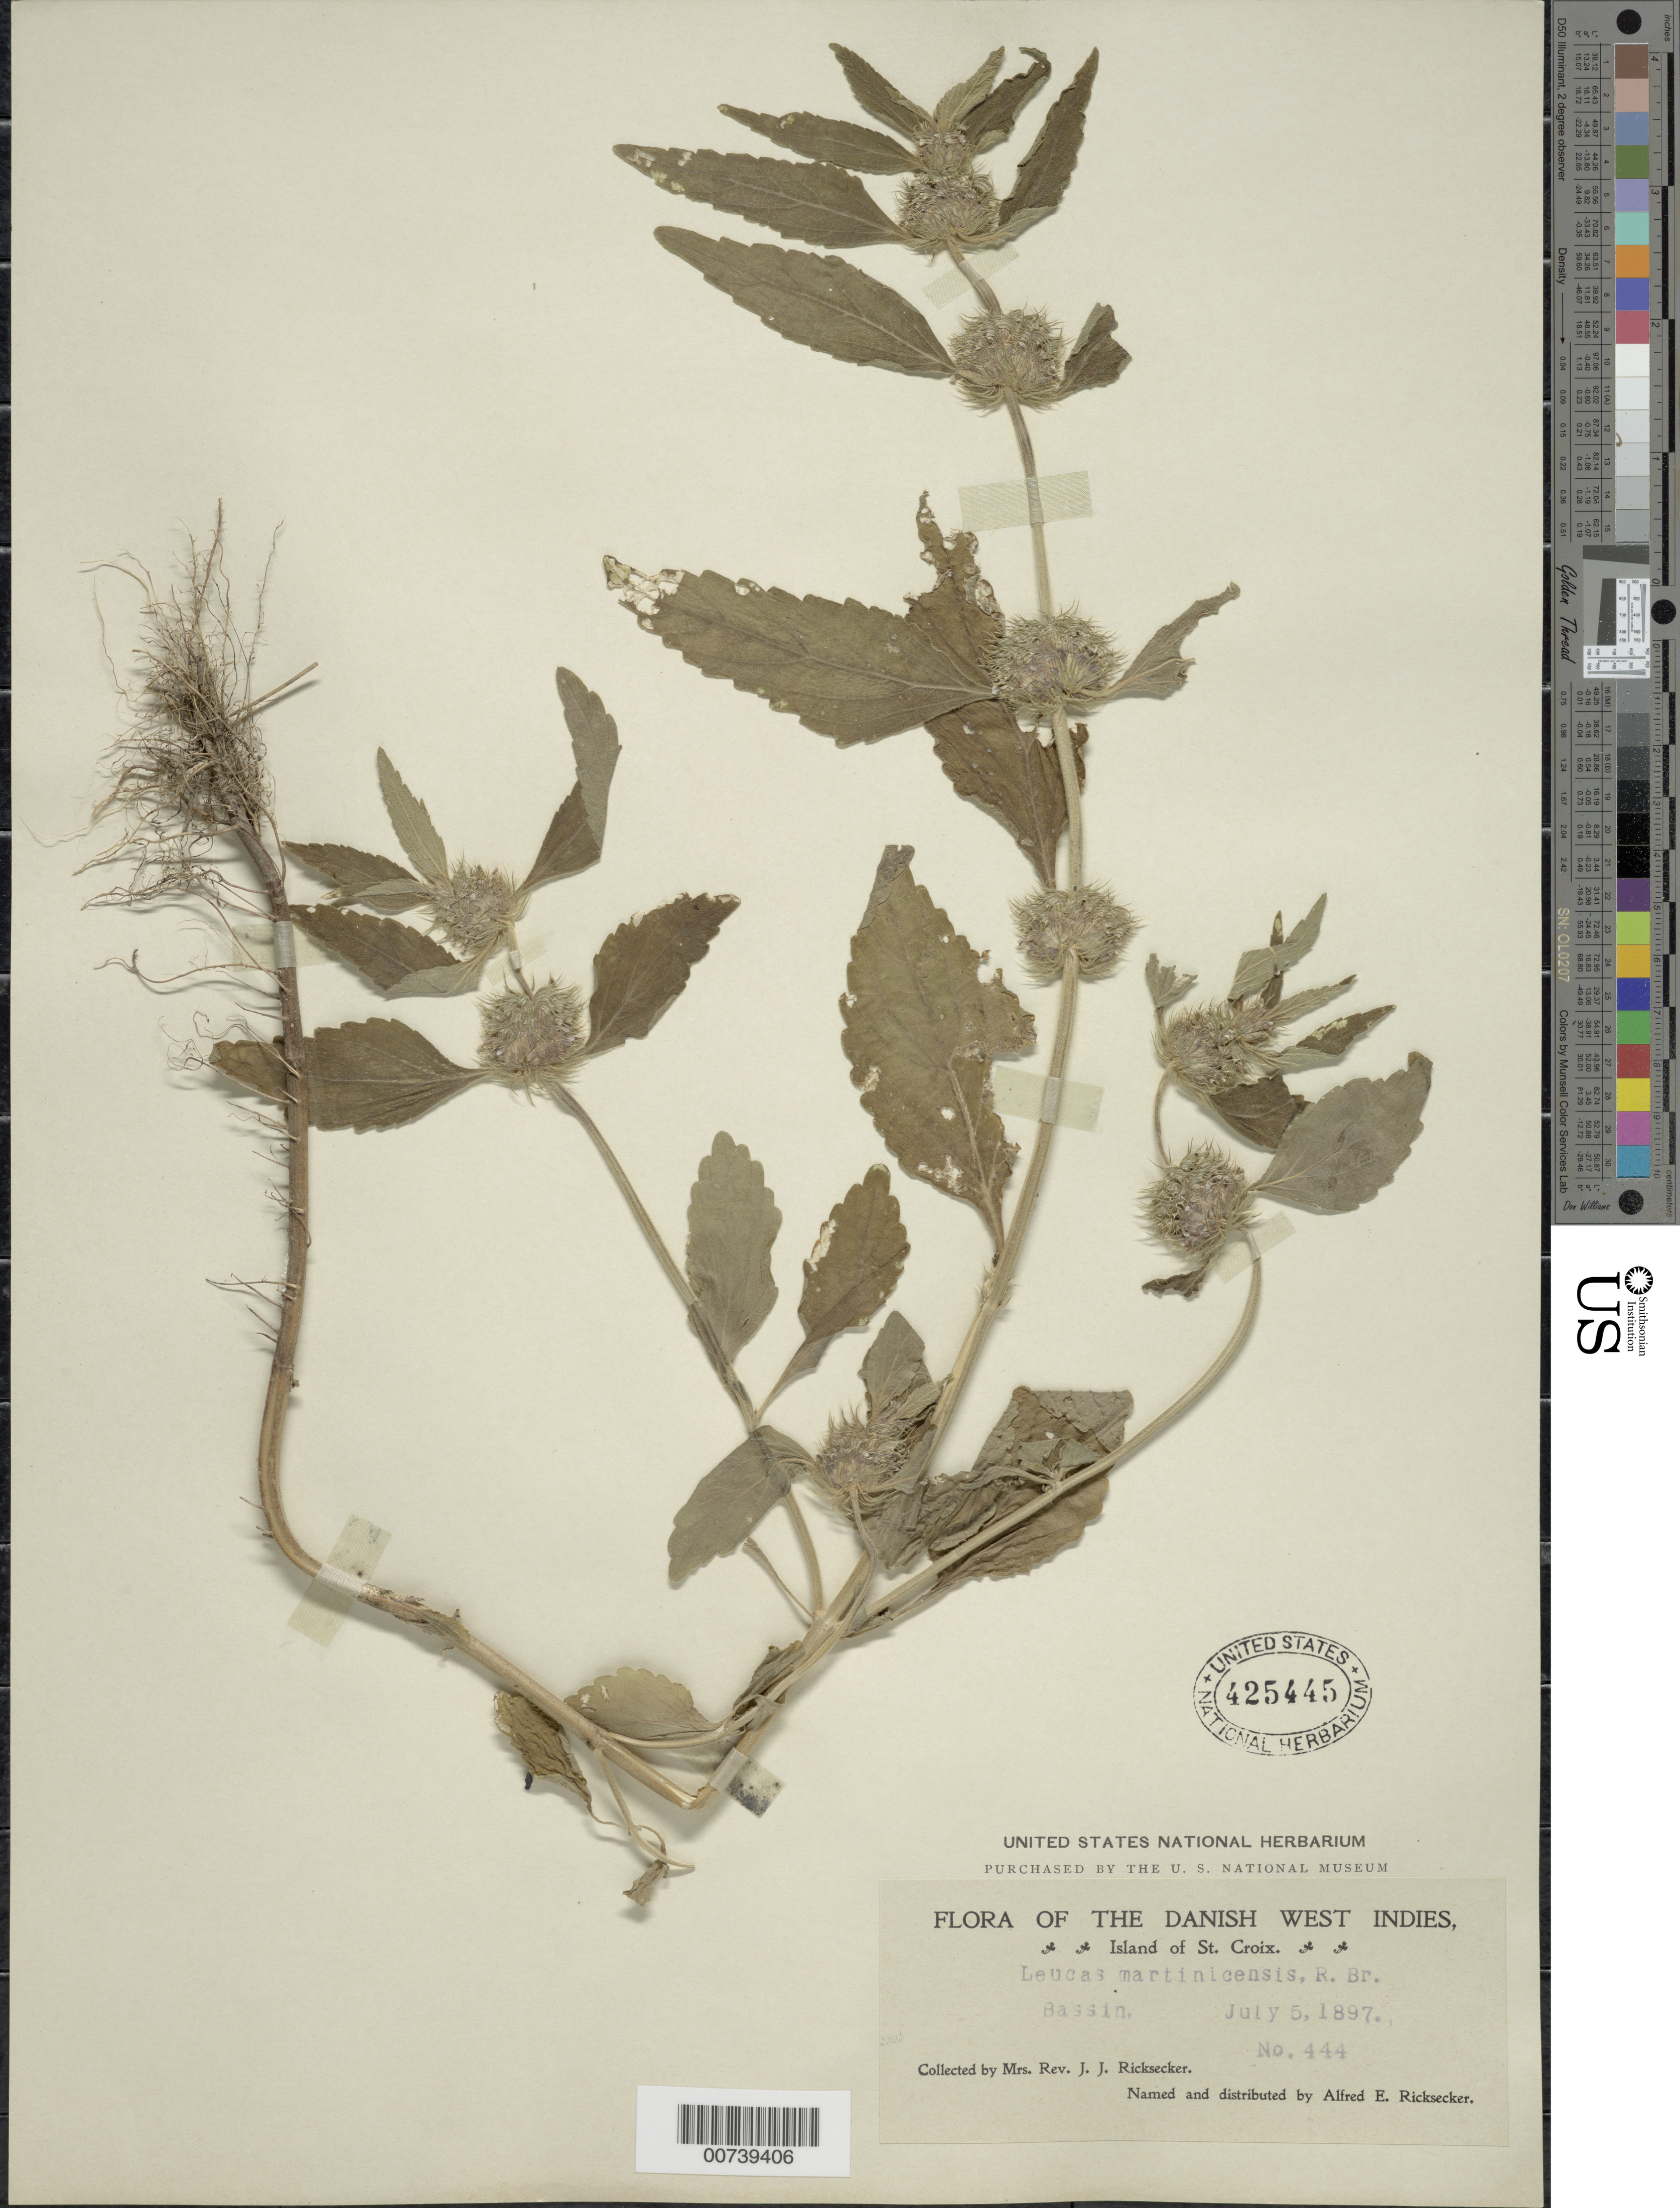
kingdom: Plantae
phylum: Tracheophyta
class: Magnoliopsida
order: Lamiales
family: Lamiaceae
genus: Leucas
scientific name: Leucas martinicensis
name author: (Jacq.) R. Br.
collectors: L. A. Ricksecker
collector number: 444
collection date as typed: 05 Jul 1897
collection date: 1897-07-05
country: U.S. Virgin Islands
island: St. Croix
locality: Bassin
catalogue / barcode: US 425445